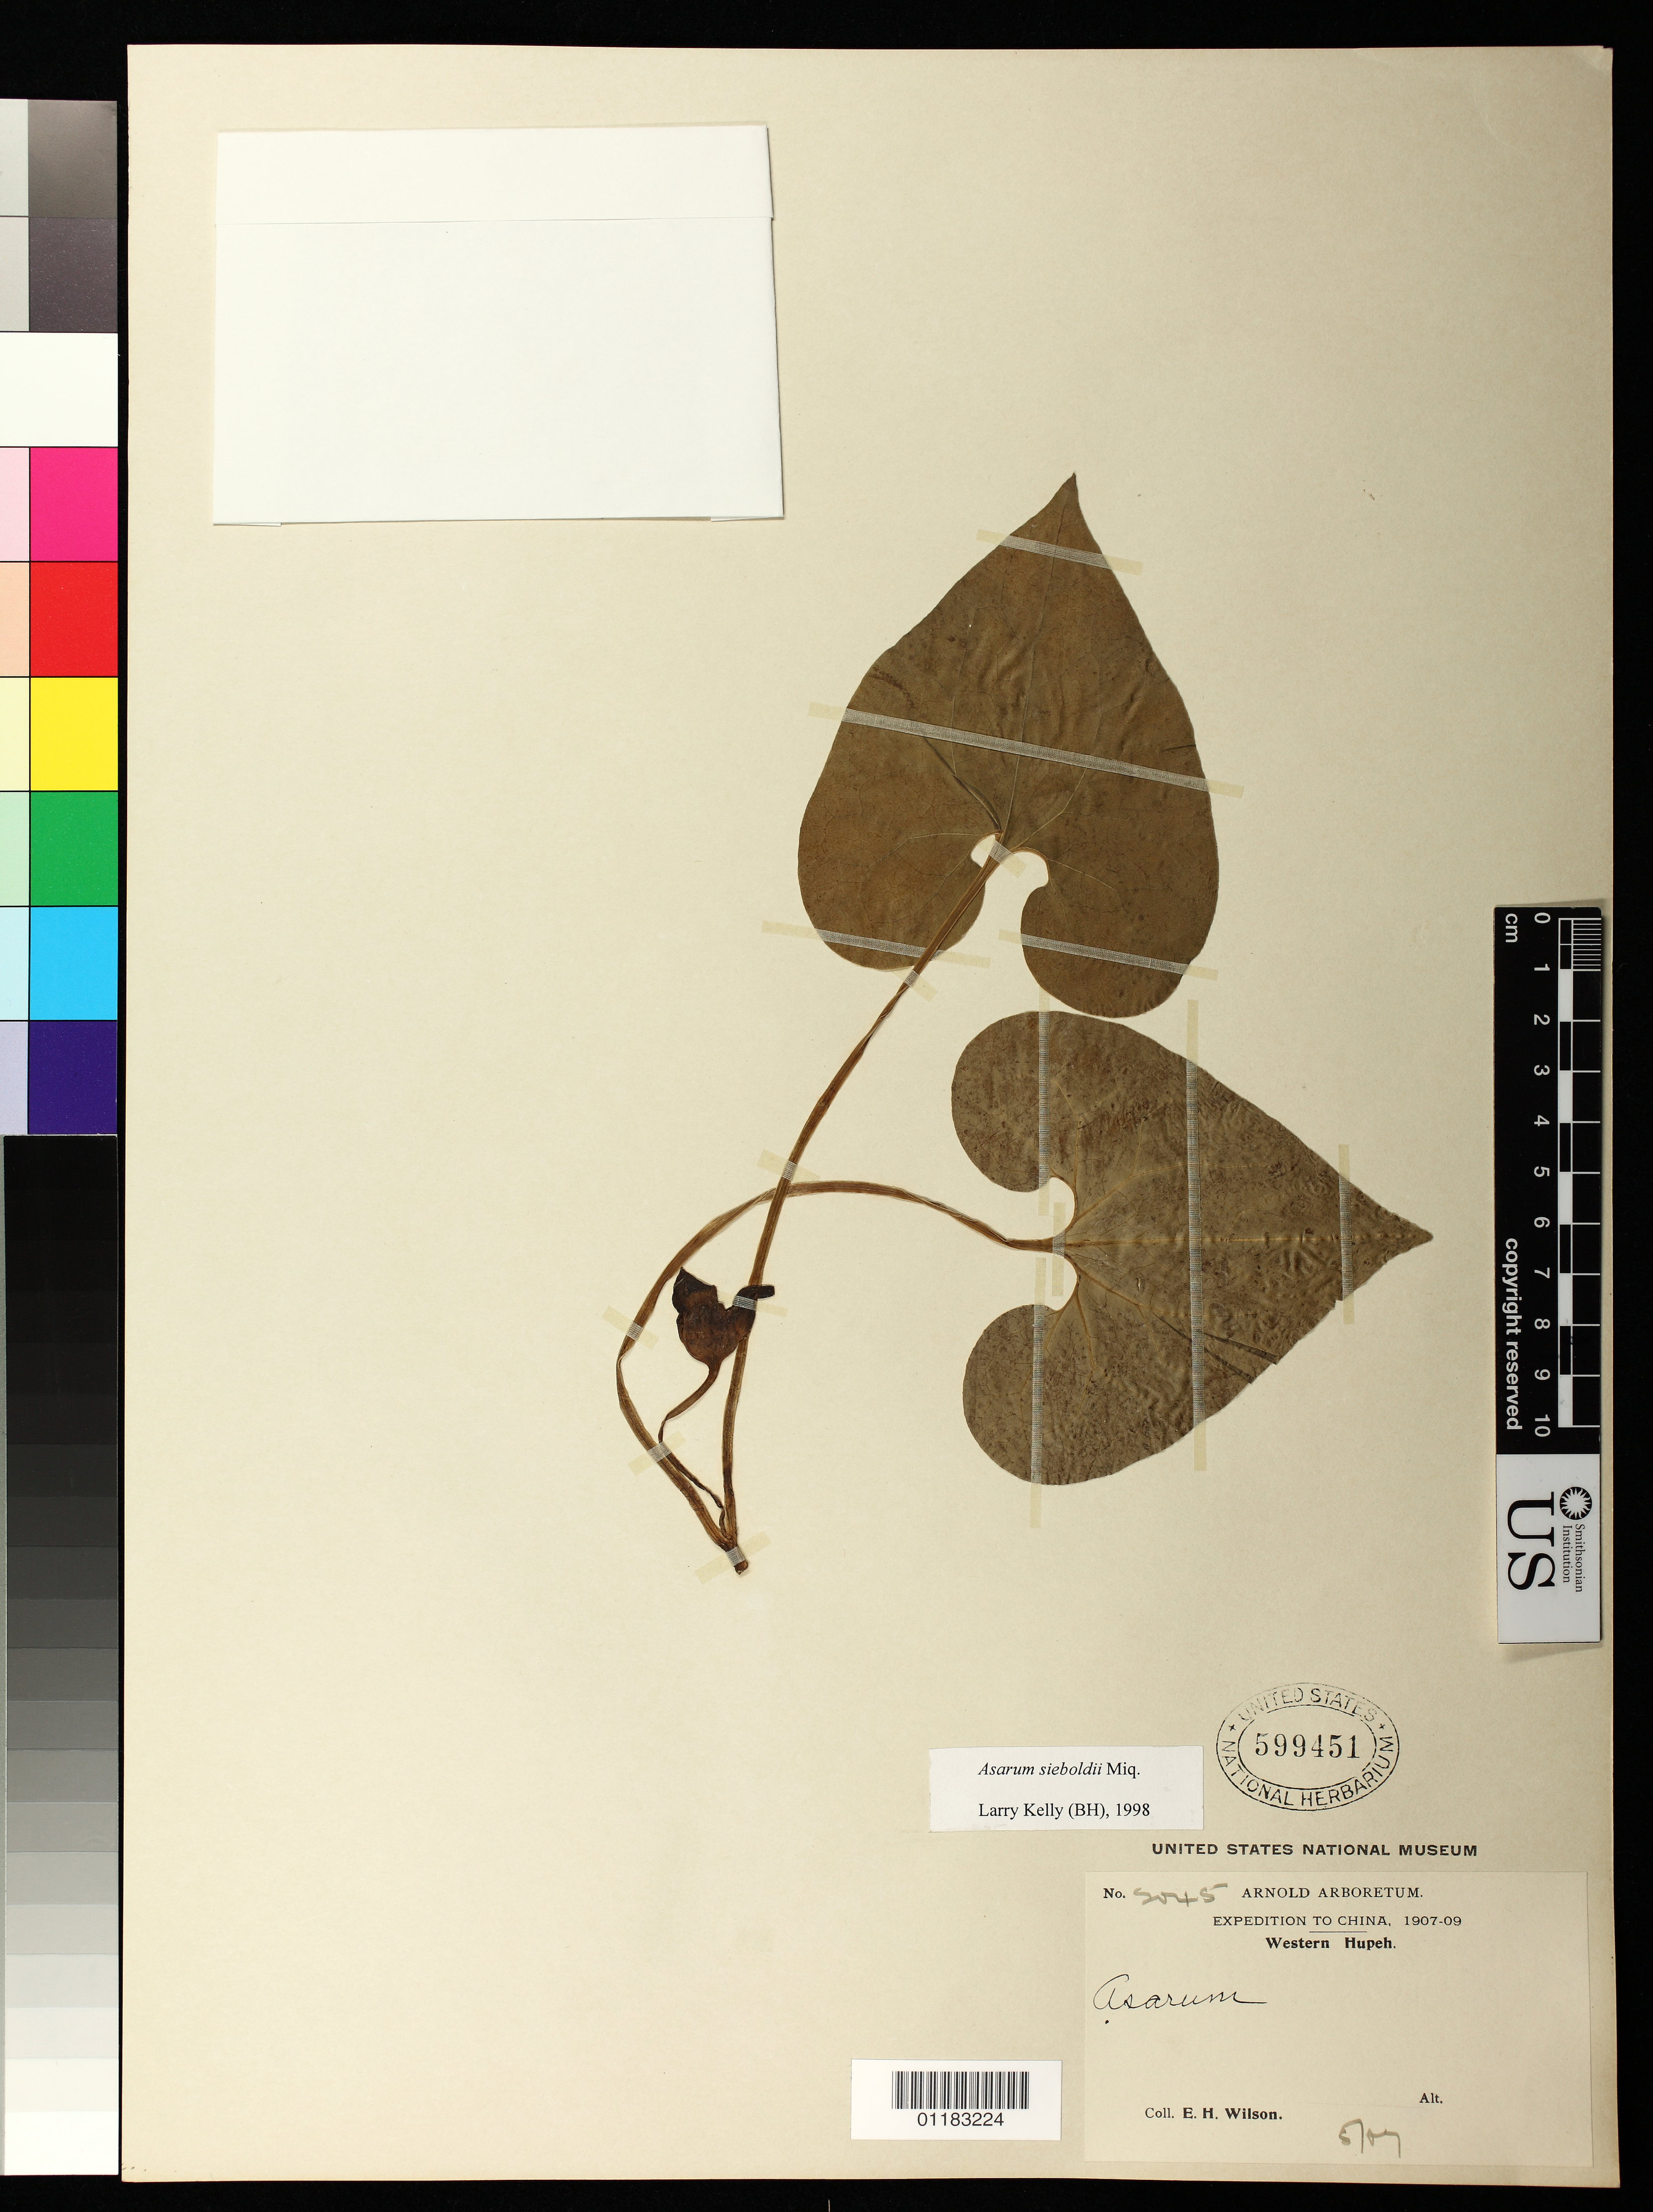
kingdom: Plantae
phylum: Tracheophyta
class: Magnoliopsida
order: Piperales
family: Aristolochiaceae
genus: Asarum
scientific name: Asarum sieboldii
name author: Miq.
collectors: E. H. Wilson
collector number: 2045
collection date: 1905/1907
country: China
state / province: Hubei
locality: Western Hupeh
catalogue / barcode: US 599451